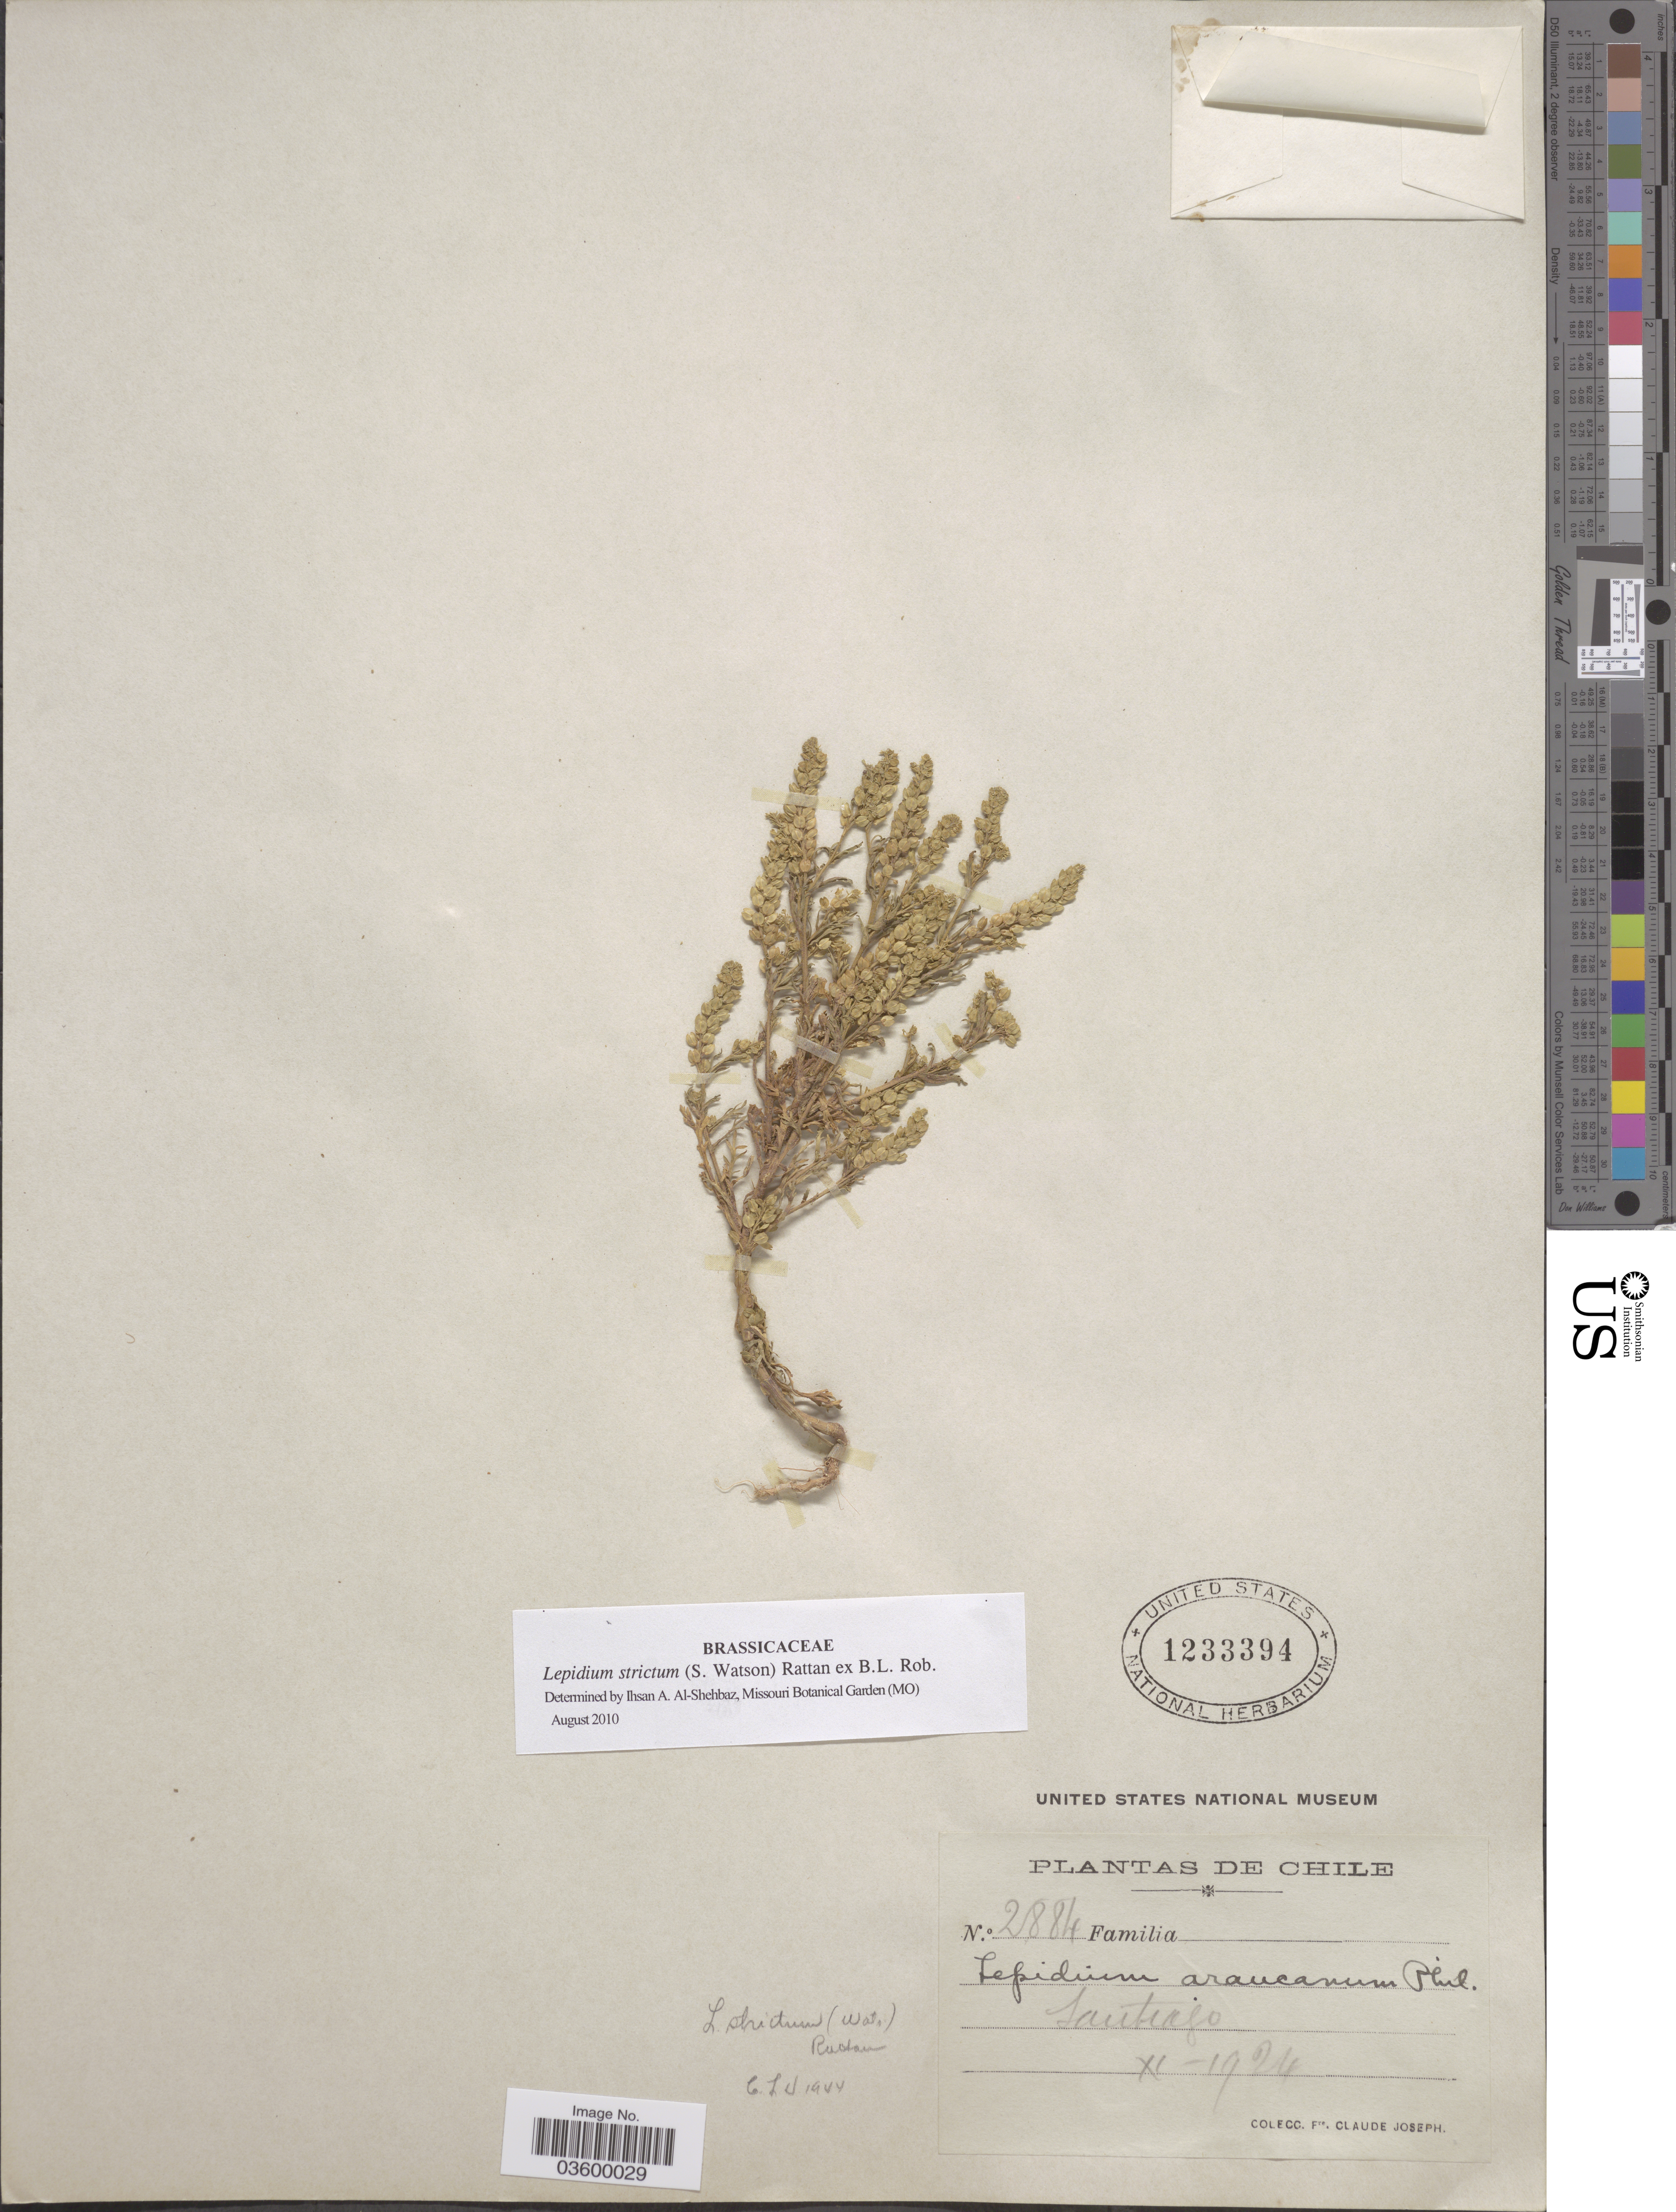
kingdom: Plantae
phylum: Tracheophyta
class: Magnoliopsida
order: Brassicales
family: Brassicaceae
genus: Lepidium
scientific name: Lepidium strictum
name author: (S. Watson) Rattan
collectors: Bro. Claude-Joseph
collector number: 2884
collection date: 1924-11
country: Chile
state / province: Región Metropolitana (RM)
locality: Santiago.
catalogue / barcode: US 1233394